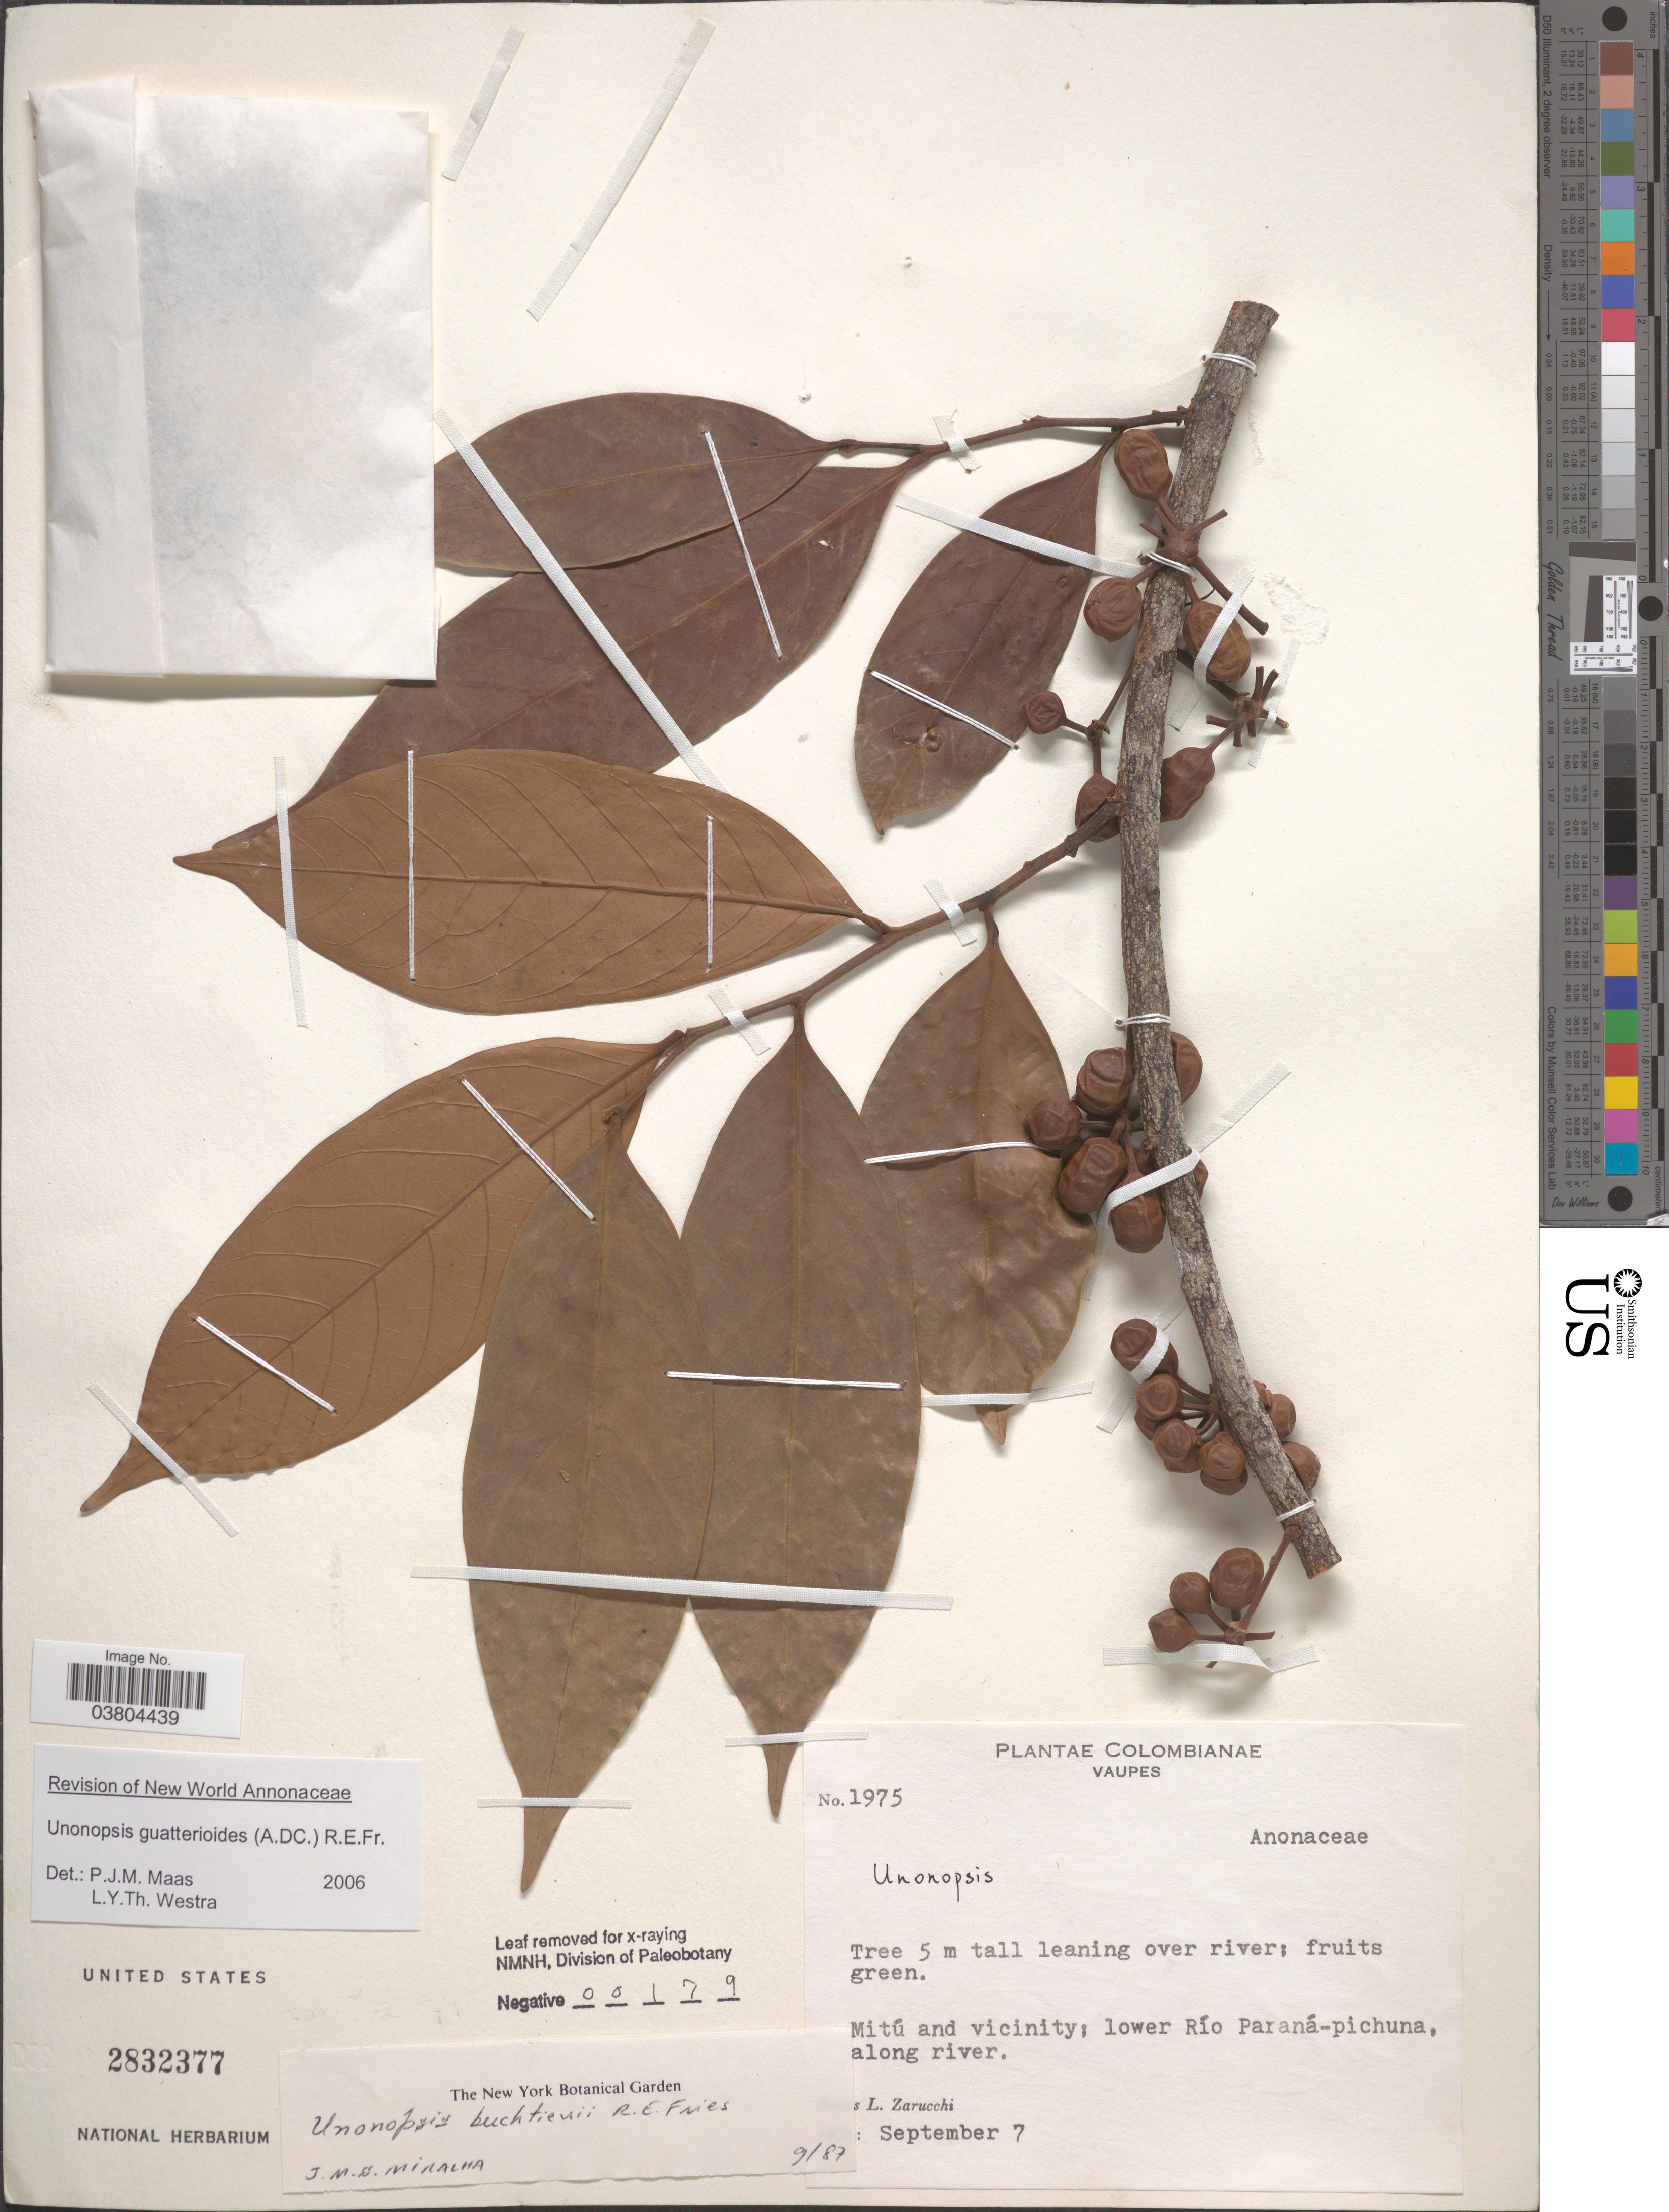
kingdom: Plantae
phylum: Tracheophyta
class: Magnoliopsida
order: Magnoliales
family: Annonaceae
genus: Unonopsis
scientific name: Unonopsis guatterioides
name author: (A. DC.) R.E. Fr.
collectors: J. L. Zarucchi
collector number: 1975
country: Colombia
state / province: Vaupés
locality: Mitú and vicinity; lower Río Paraná-pichuna, along river.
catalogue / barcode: US 2832377